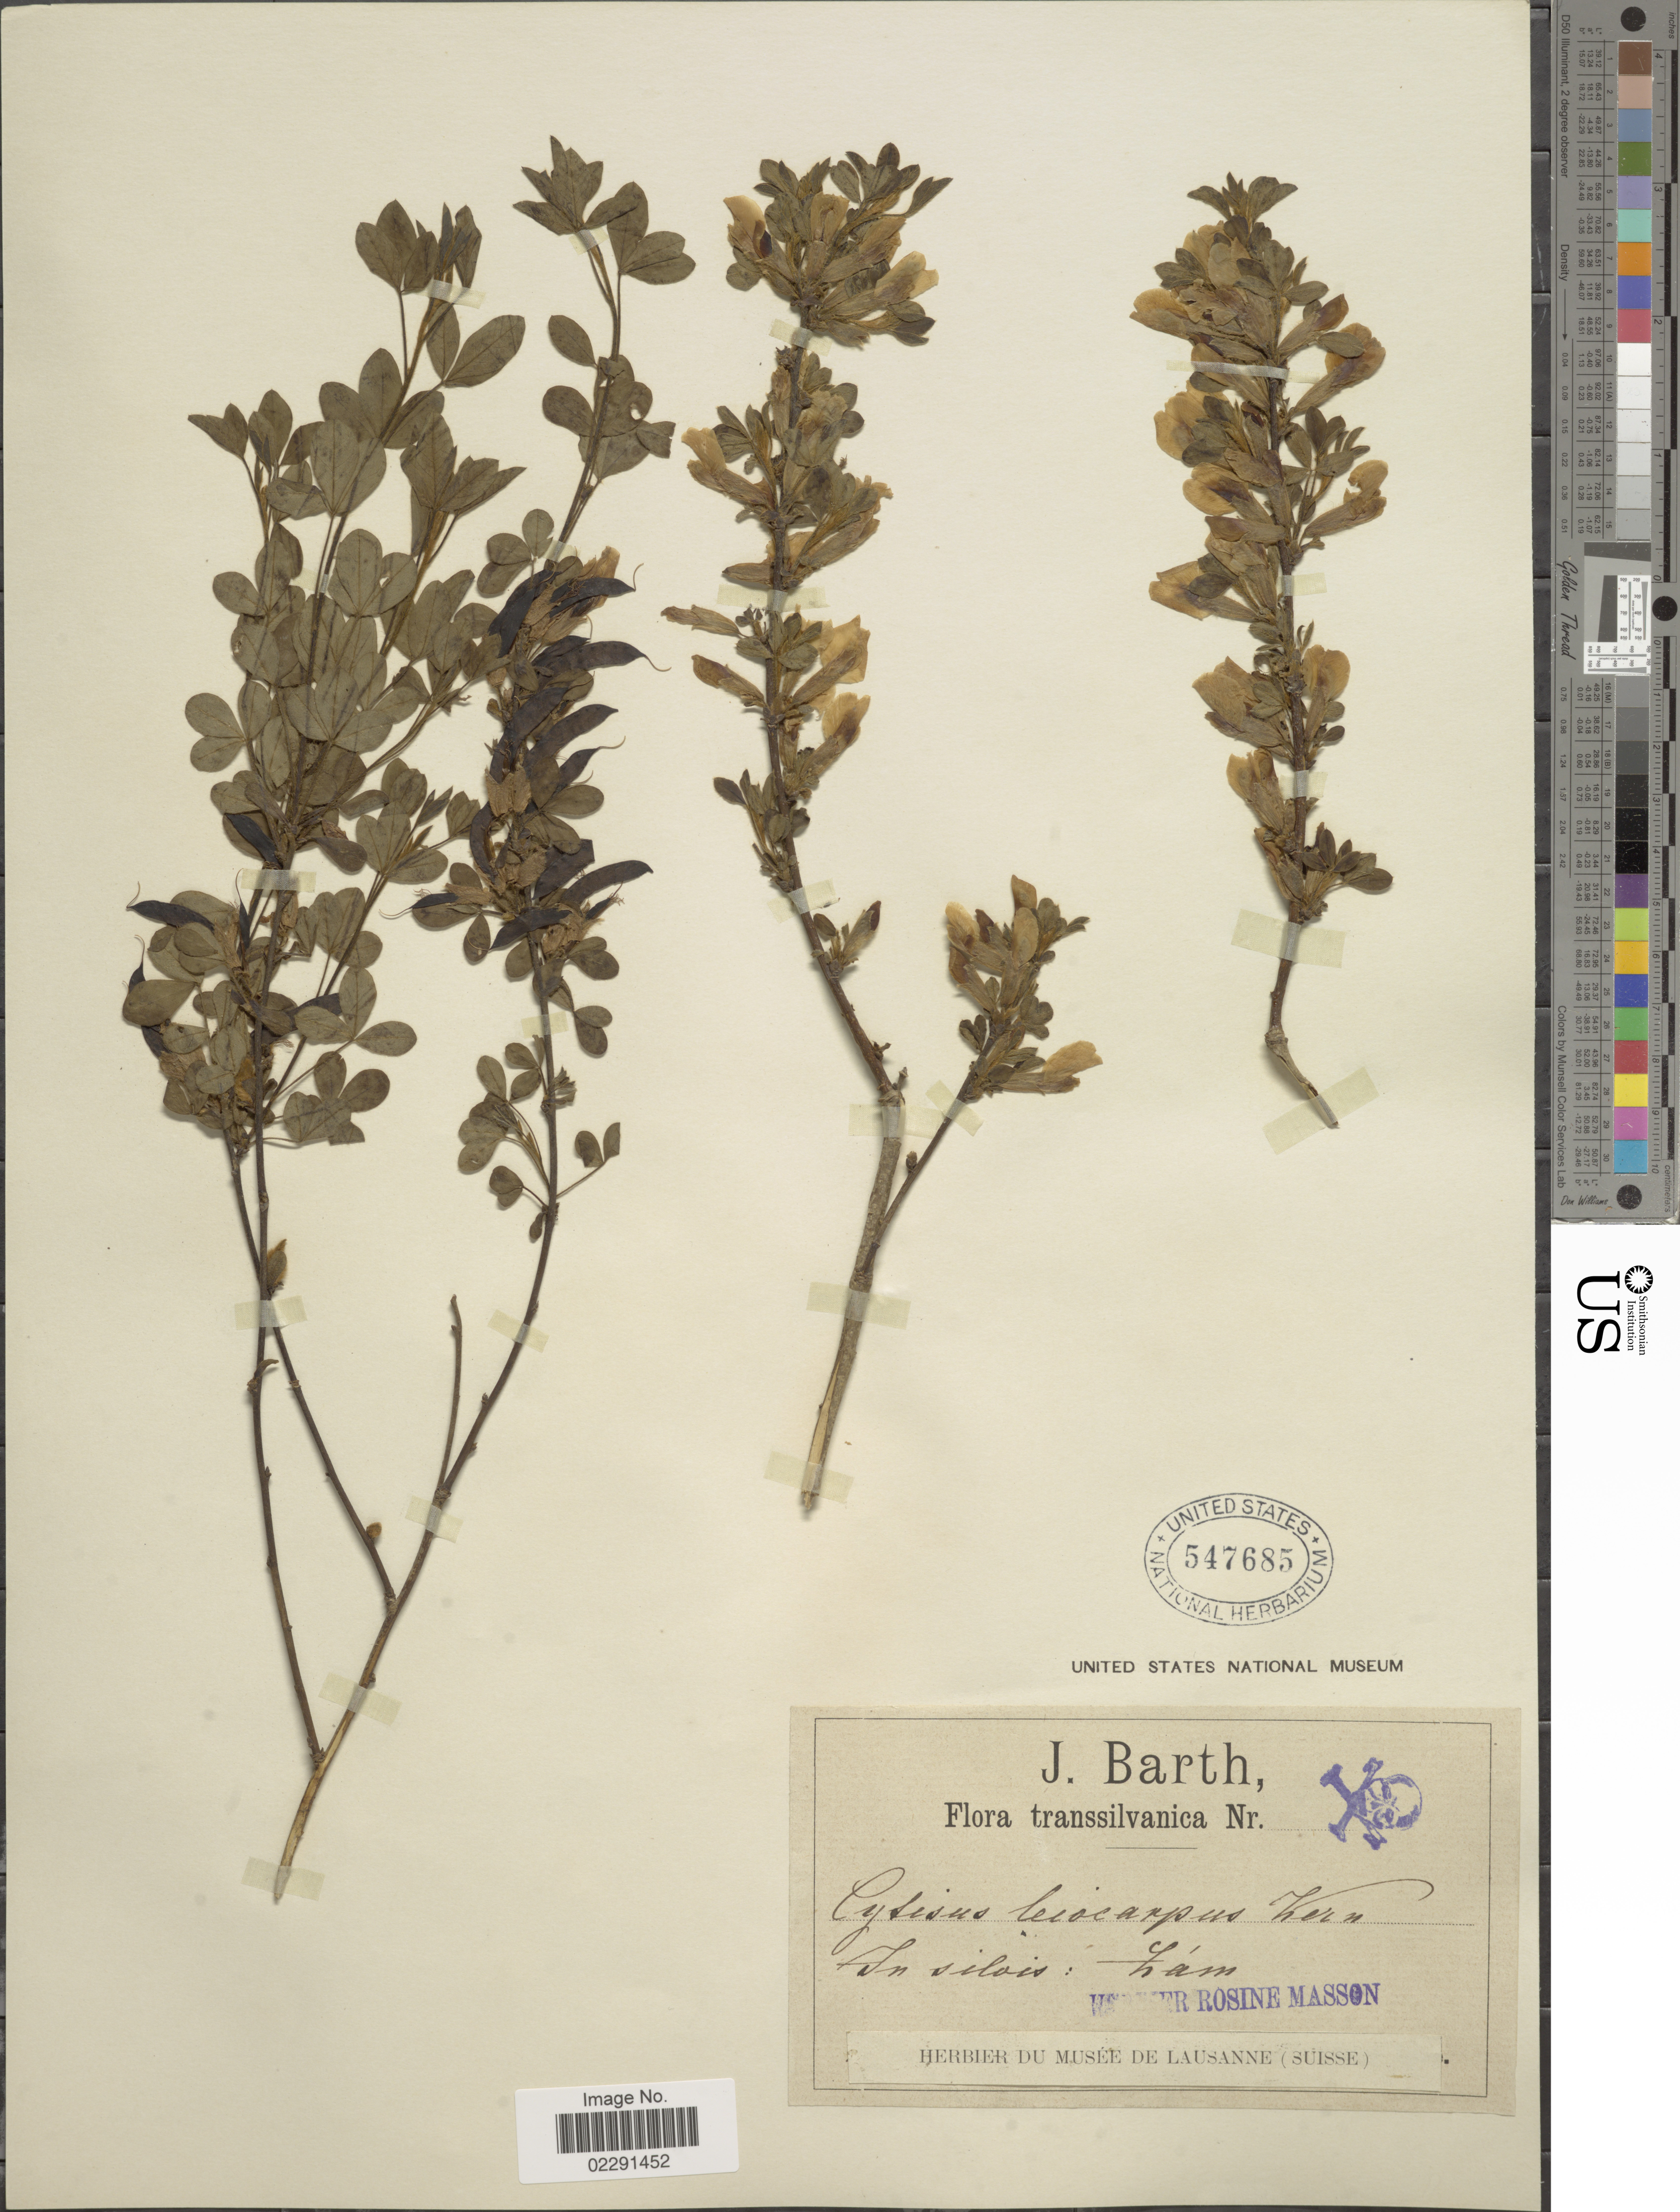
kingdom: Plantae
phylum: Tracheophyta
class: Magnoliopsida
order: Fabales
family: Fabaceae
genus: Cytisus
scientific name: Cytisus leiocarpus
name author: A. Kern.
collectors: J. Barth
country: Romania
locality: in silvis: Zam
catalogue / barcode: US 547685